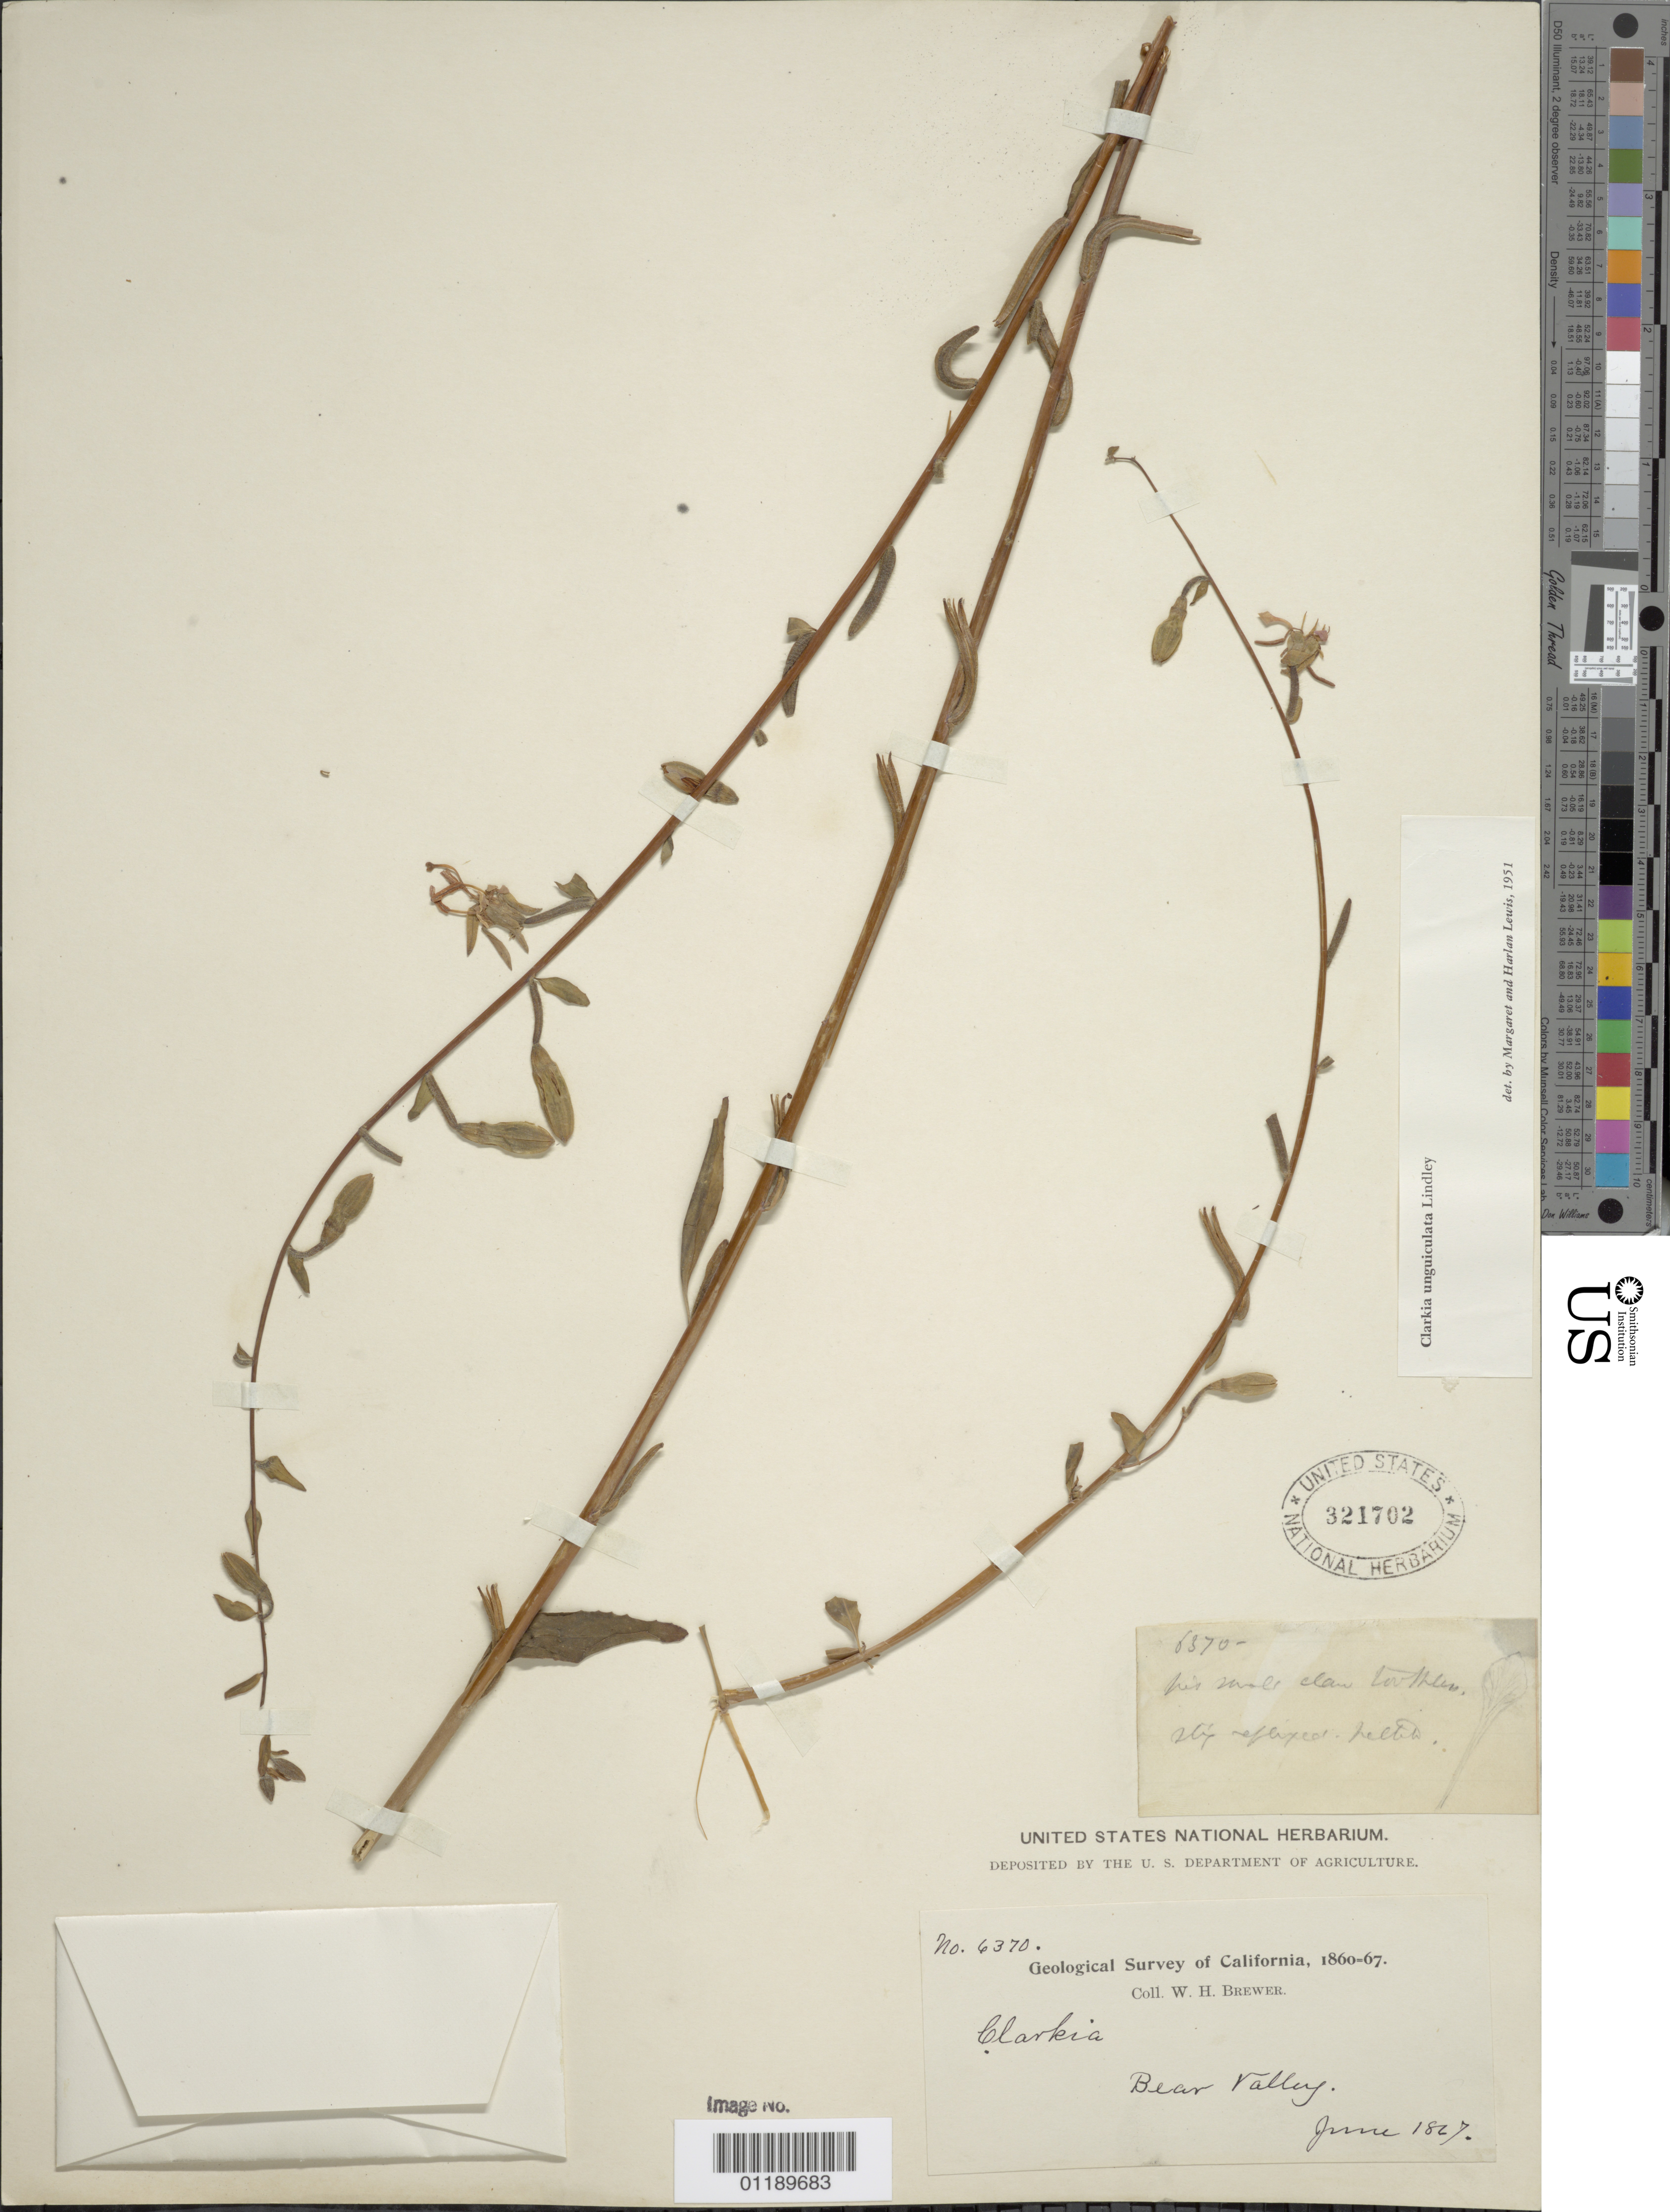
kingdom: Plantae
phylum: Tracheophyta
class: Magnoliopsida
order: Myrtales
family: Onagraceae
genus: Clarkia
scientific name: Clarkia unguiculata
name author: Lindl.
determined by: Lewis, --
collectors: W. H. Brewer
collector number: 6370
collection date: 1867-06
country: United States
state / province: California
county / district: San Bernardino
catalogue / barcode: US 321702